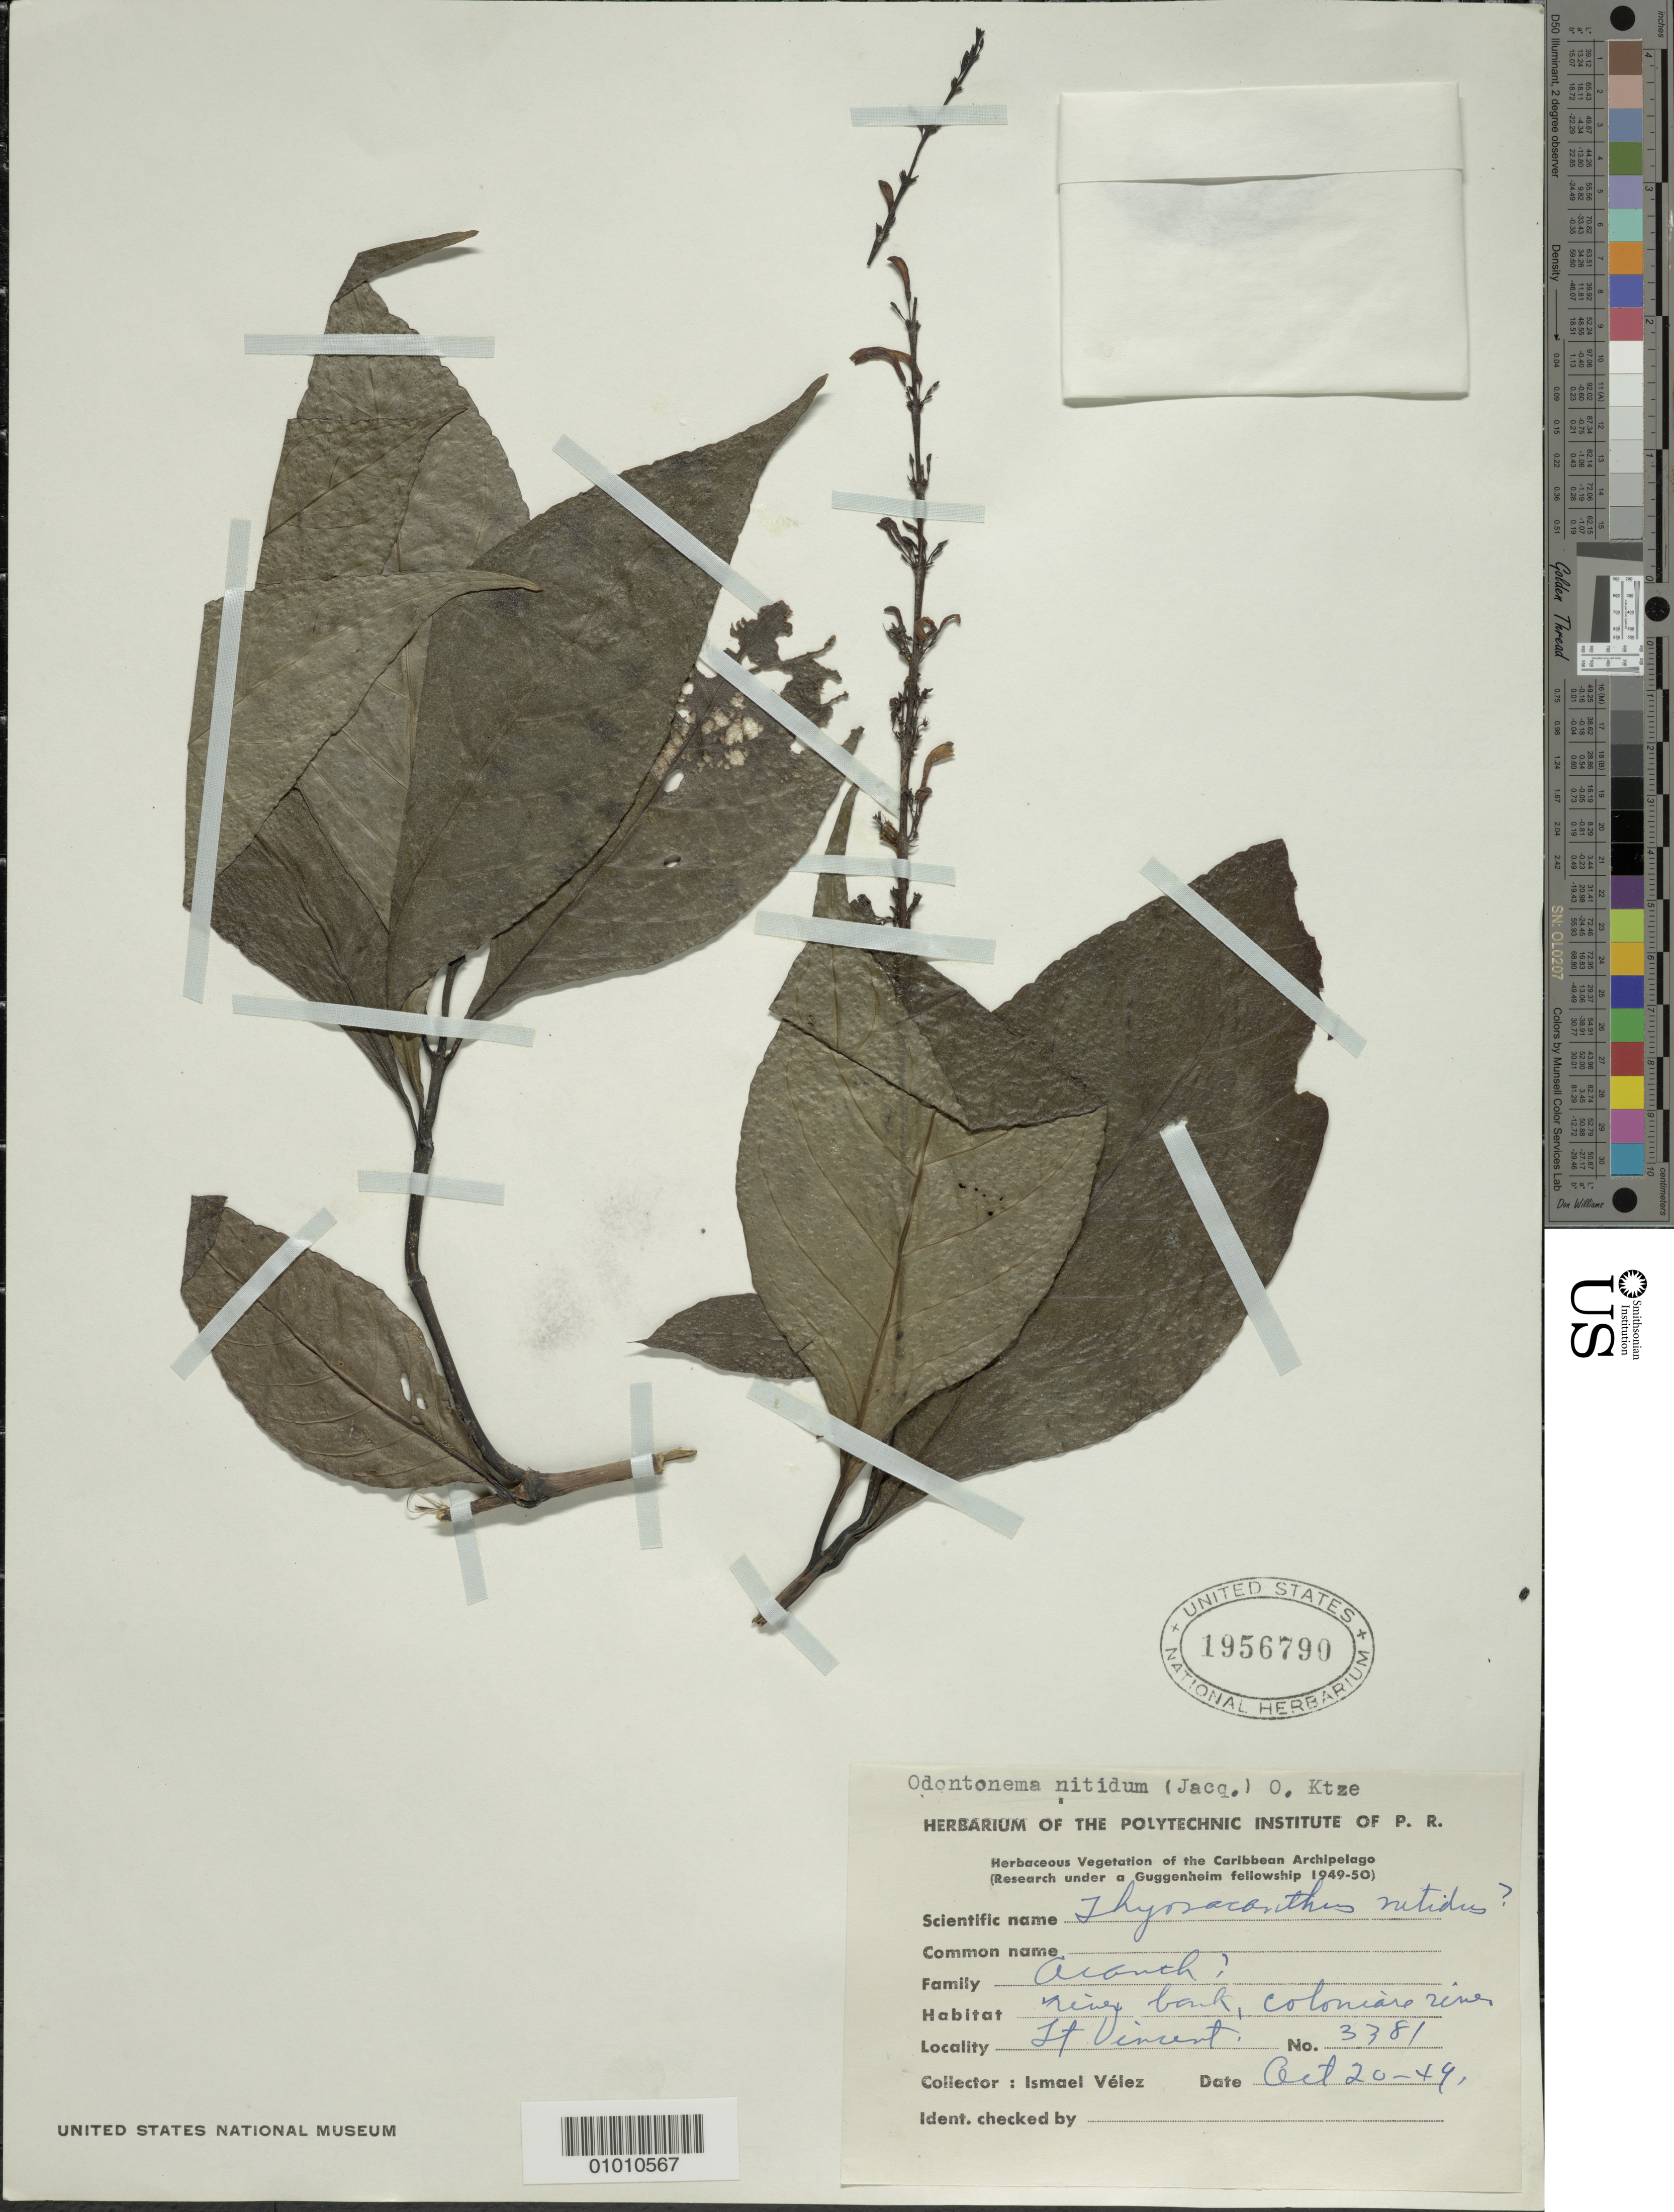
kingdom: Plantae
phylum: Tracheophyta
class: Magnoliopsida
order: Lamiales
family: Acanthaceae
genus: Odontonema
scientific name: Odontonema nitidum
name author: (Jacq.) Kuntze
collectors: I. Velez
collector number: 3381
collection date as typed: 20 Oct 1949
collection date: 1949-10-20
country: St. Vincent - Grenadines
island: St. Vincent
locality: Colonaire River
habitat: River bank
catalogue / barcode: US 1956790